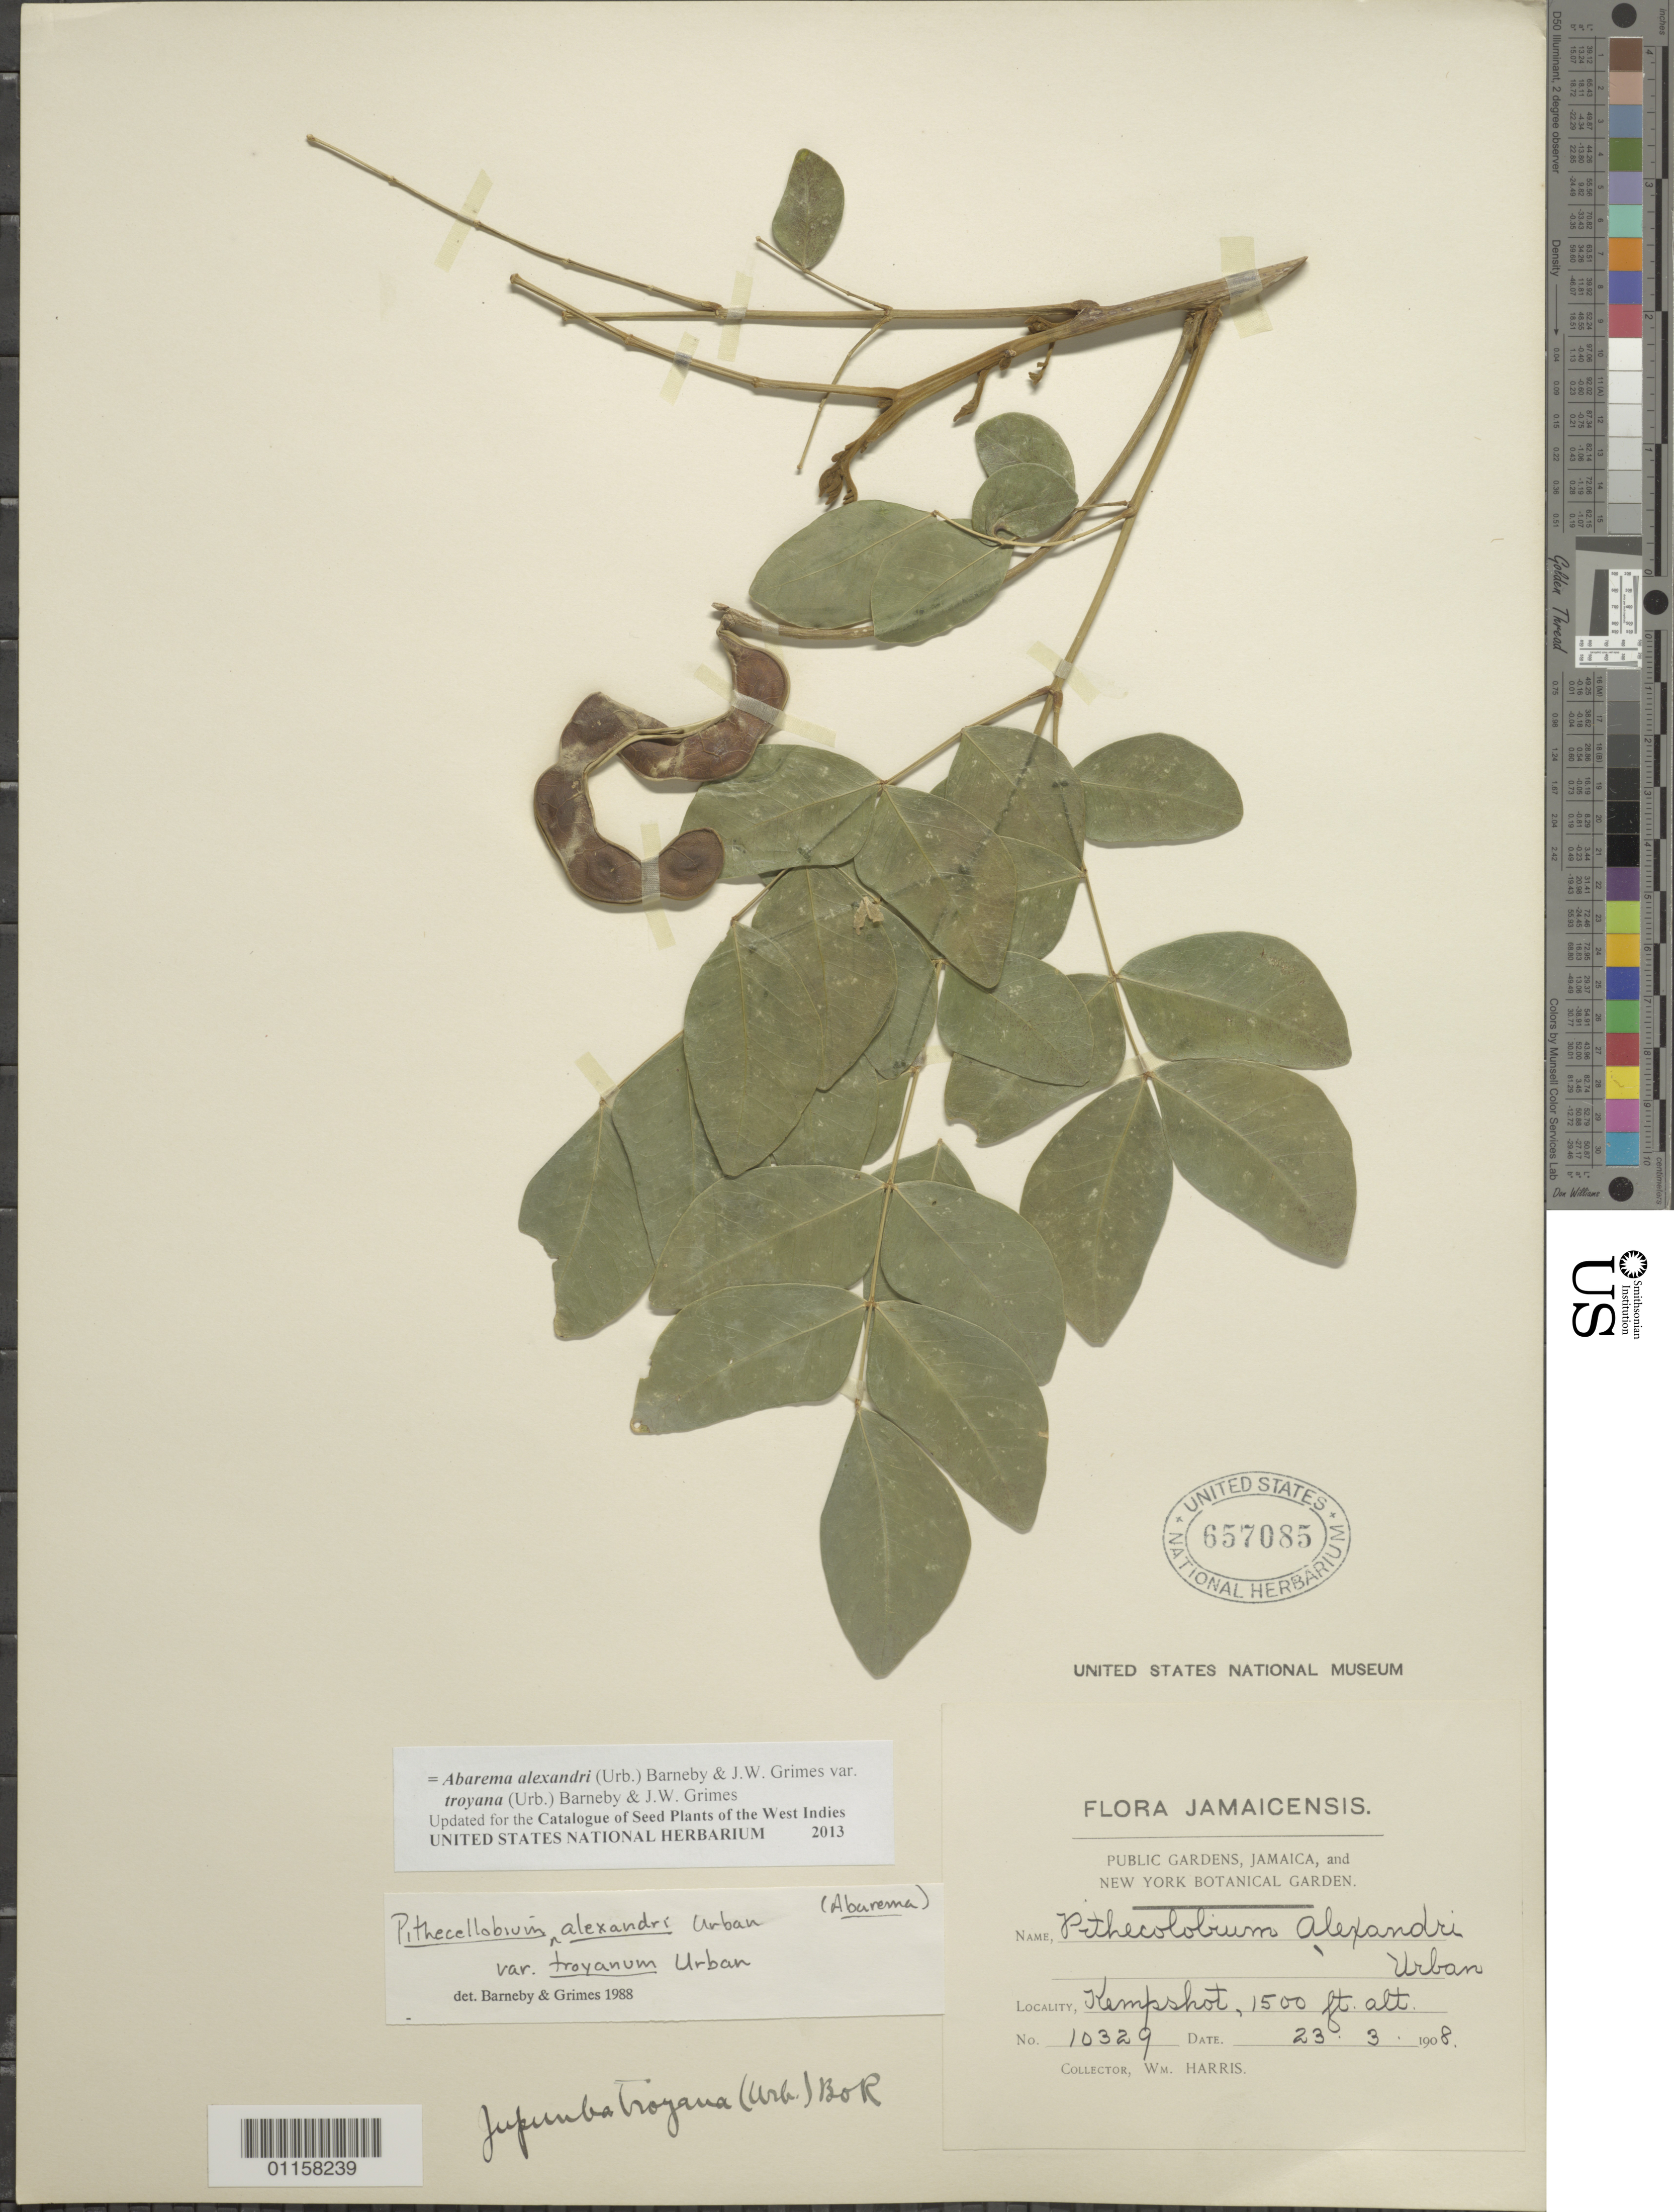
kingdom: Plantae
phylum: Tracheophyta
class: Magnoliopsida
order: Fabales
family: Fabaceae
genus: Jupunba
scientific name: Jupunba troyana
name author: (Urb.) Britton & Rose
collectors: W. H. Harris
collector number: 10329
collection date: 1908-03-23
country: Jamaica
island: Jamaica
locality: Kempshot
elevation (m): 457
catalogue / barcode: US 657085